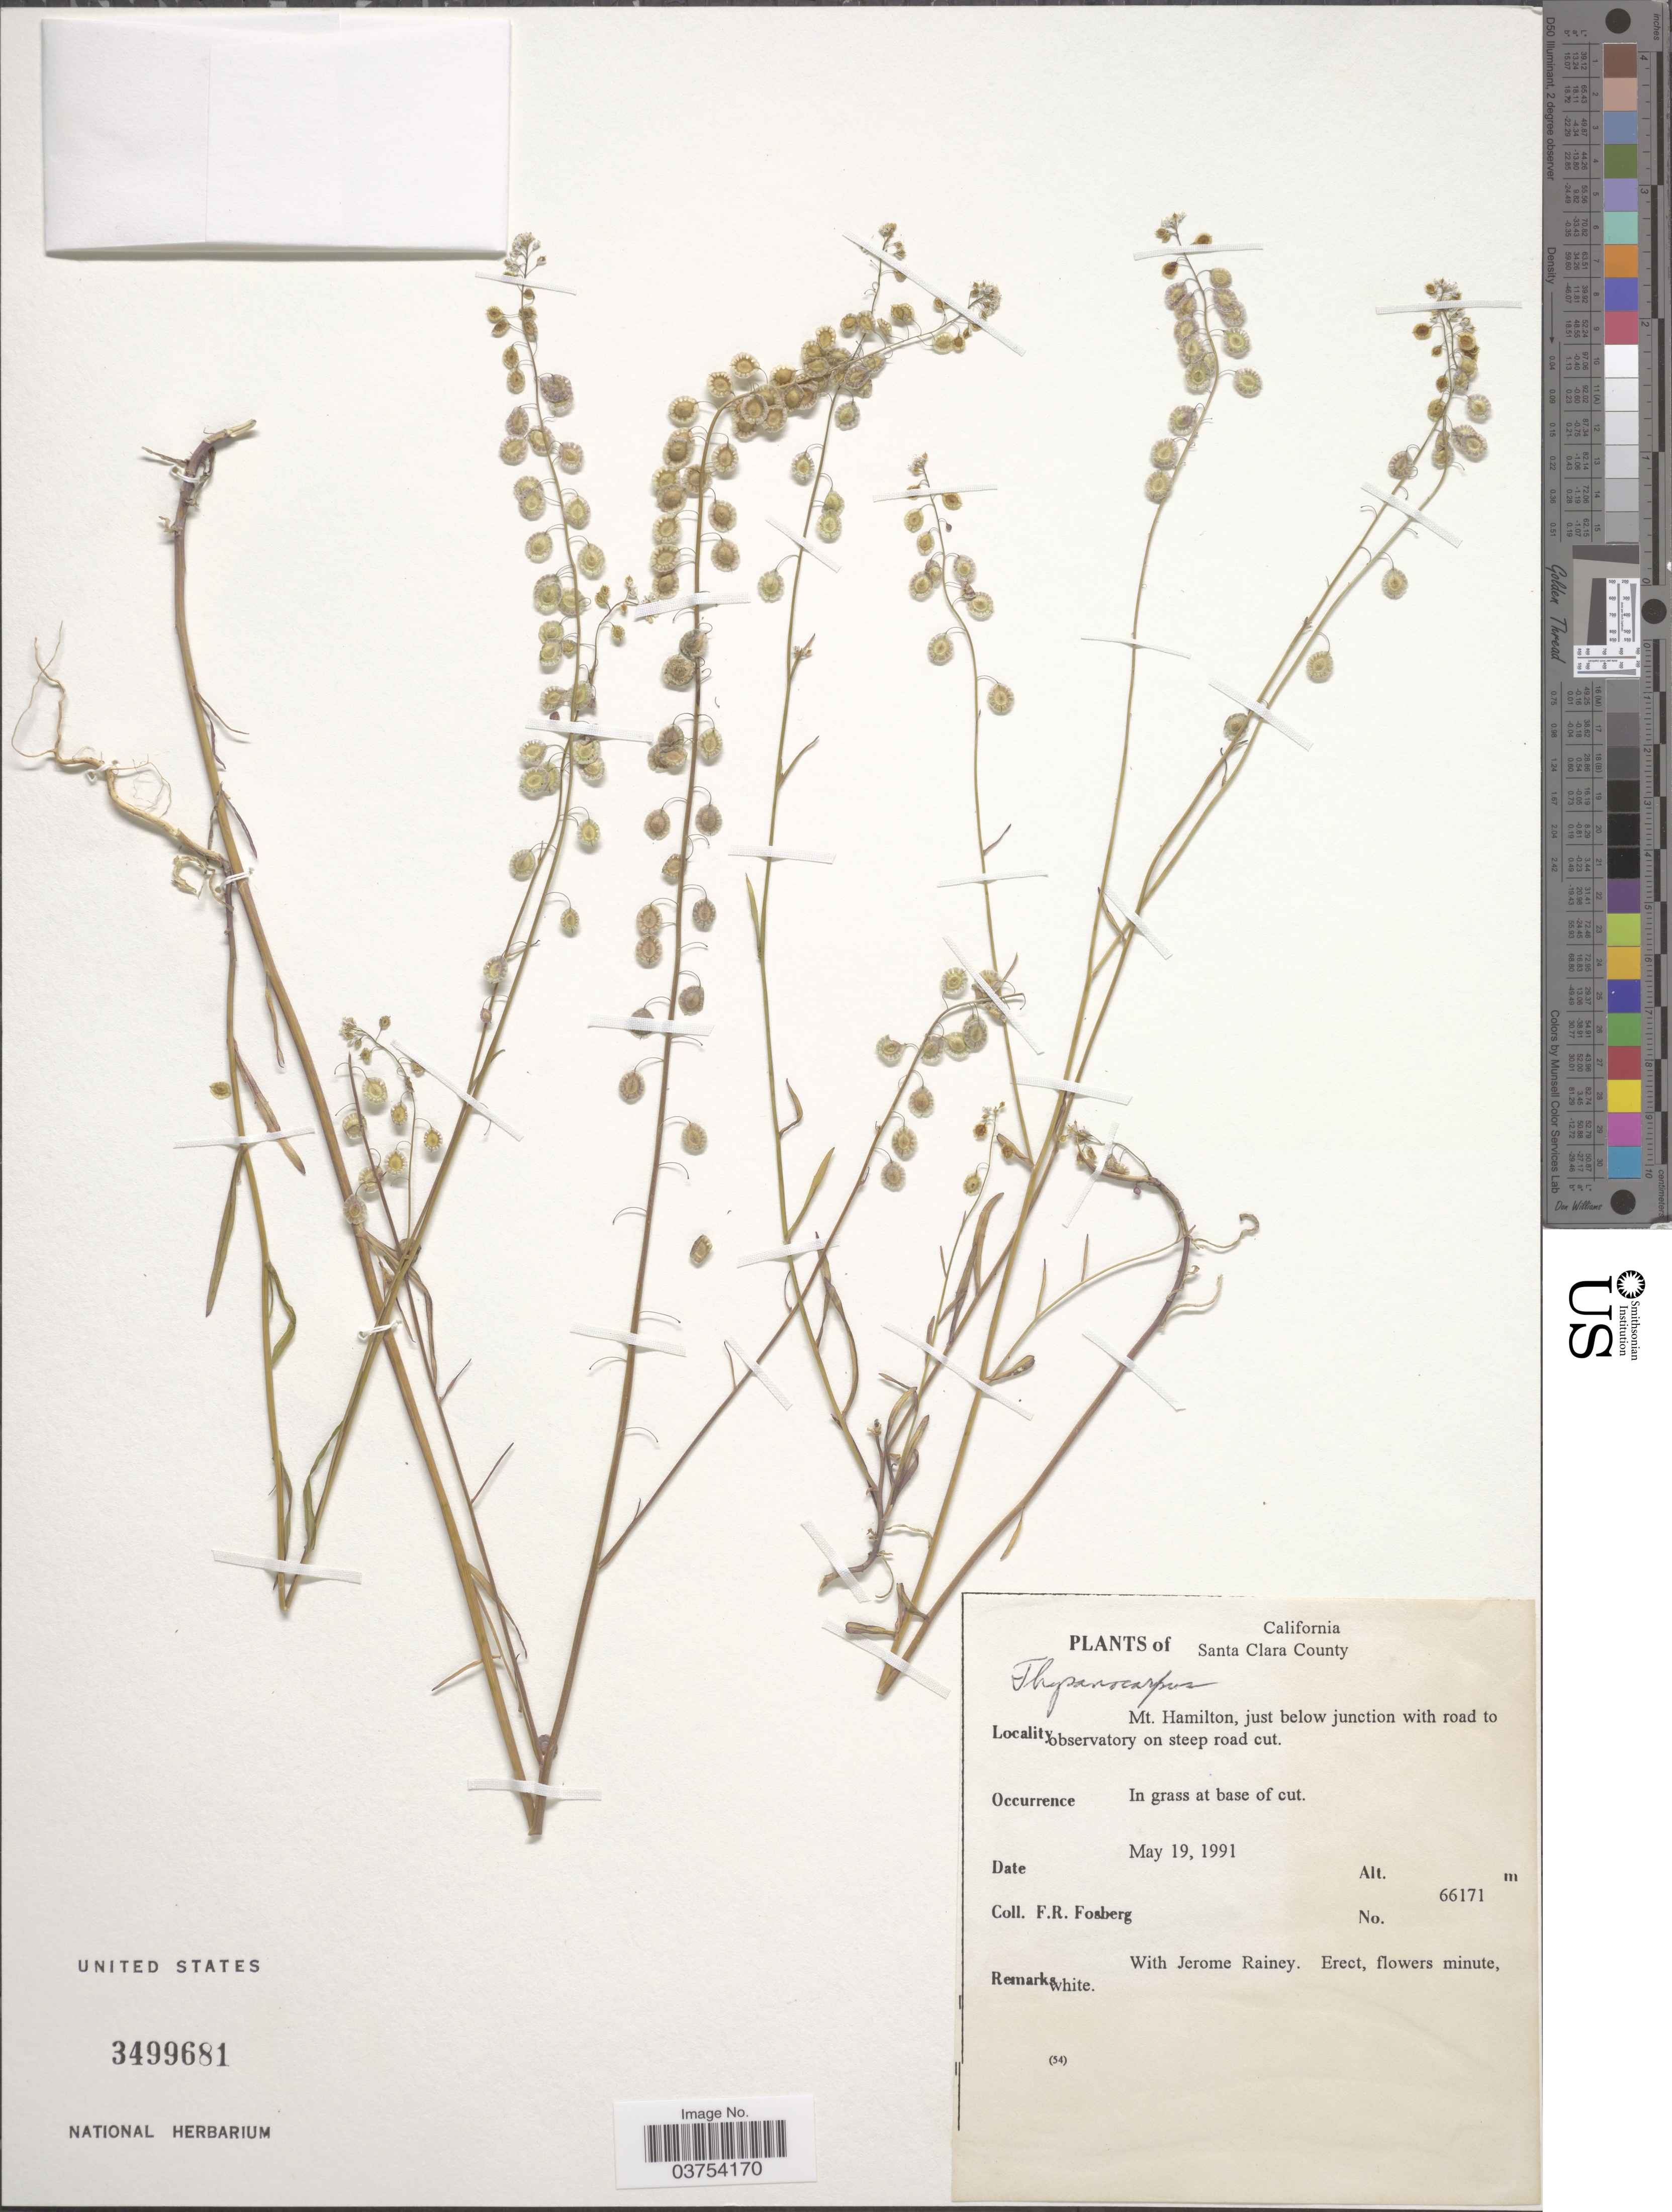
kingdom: Plantae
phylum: Tracheophyta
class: Magnoliopsida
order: Brassicales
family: Brassicaceae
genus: Thysanocarpus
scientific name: Thysanocarpus sp.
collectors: F. R. Fosberg & J. Rainey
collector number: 66171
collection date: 1991-05-19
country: United States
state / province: California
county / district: Santa Clara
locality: Santa Clara County. Mt. Hamilton, just below junction with road to observatory on steep road cut.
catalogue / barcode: US 3499681